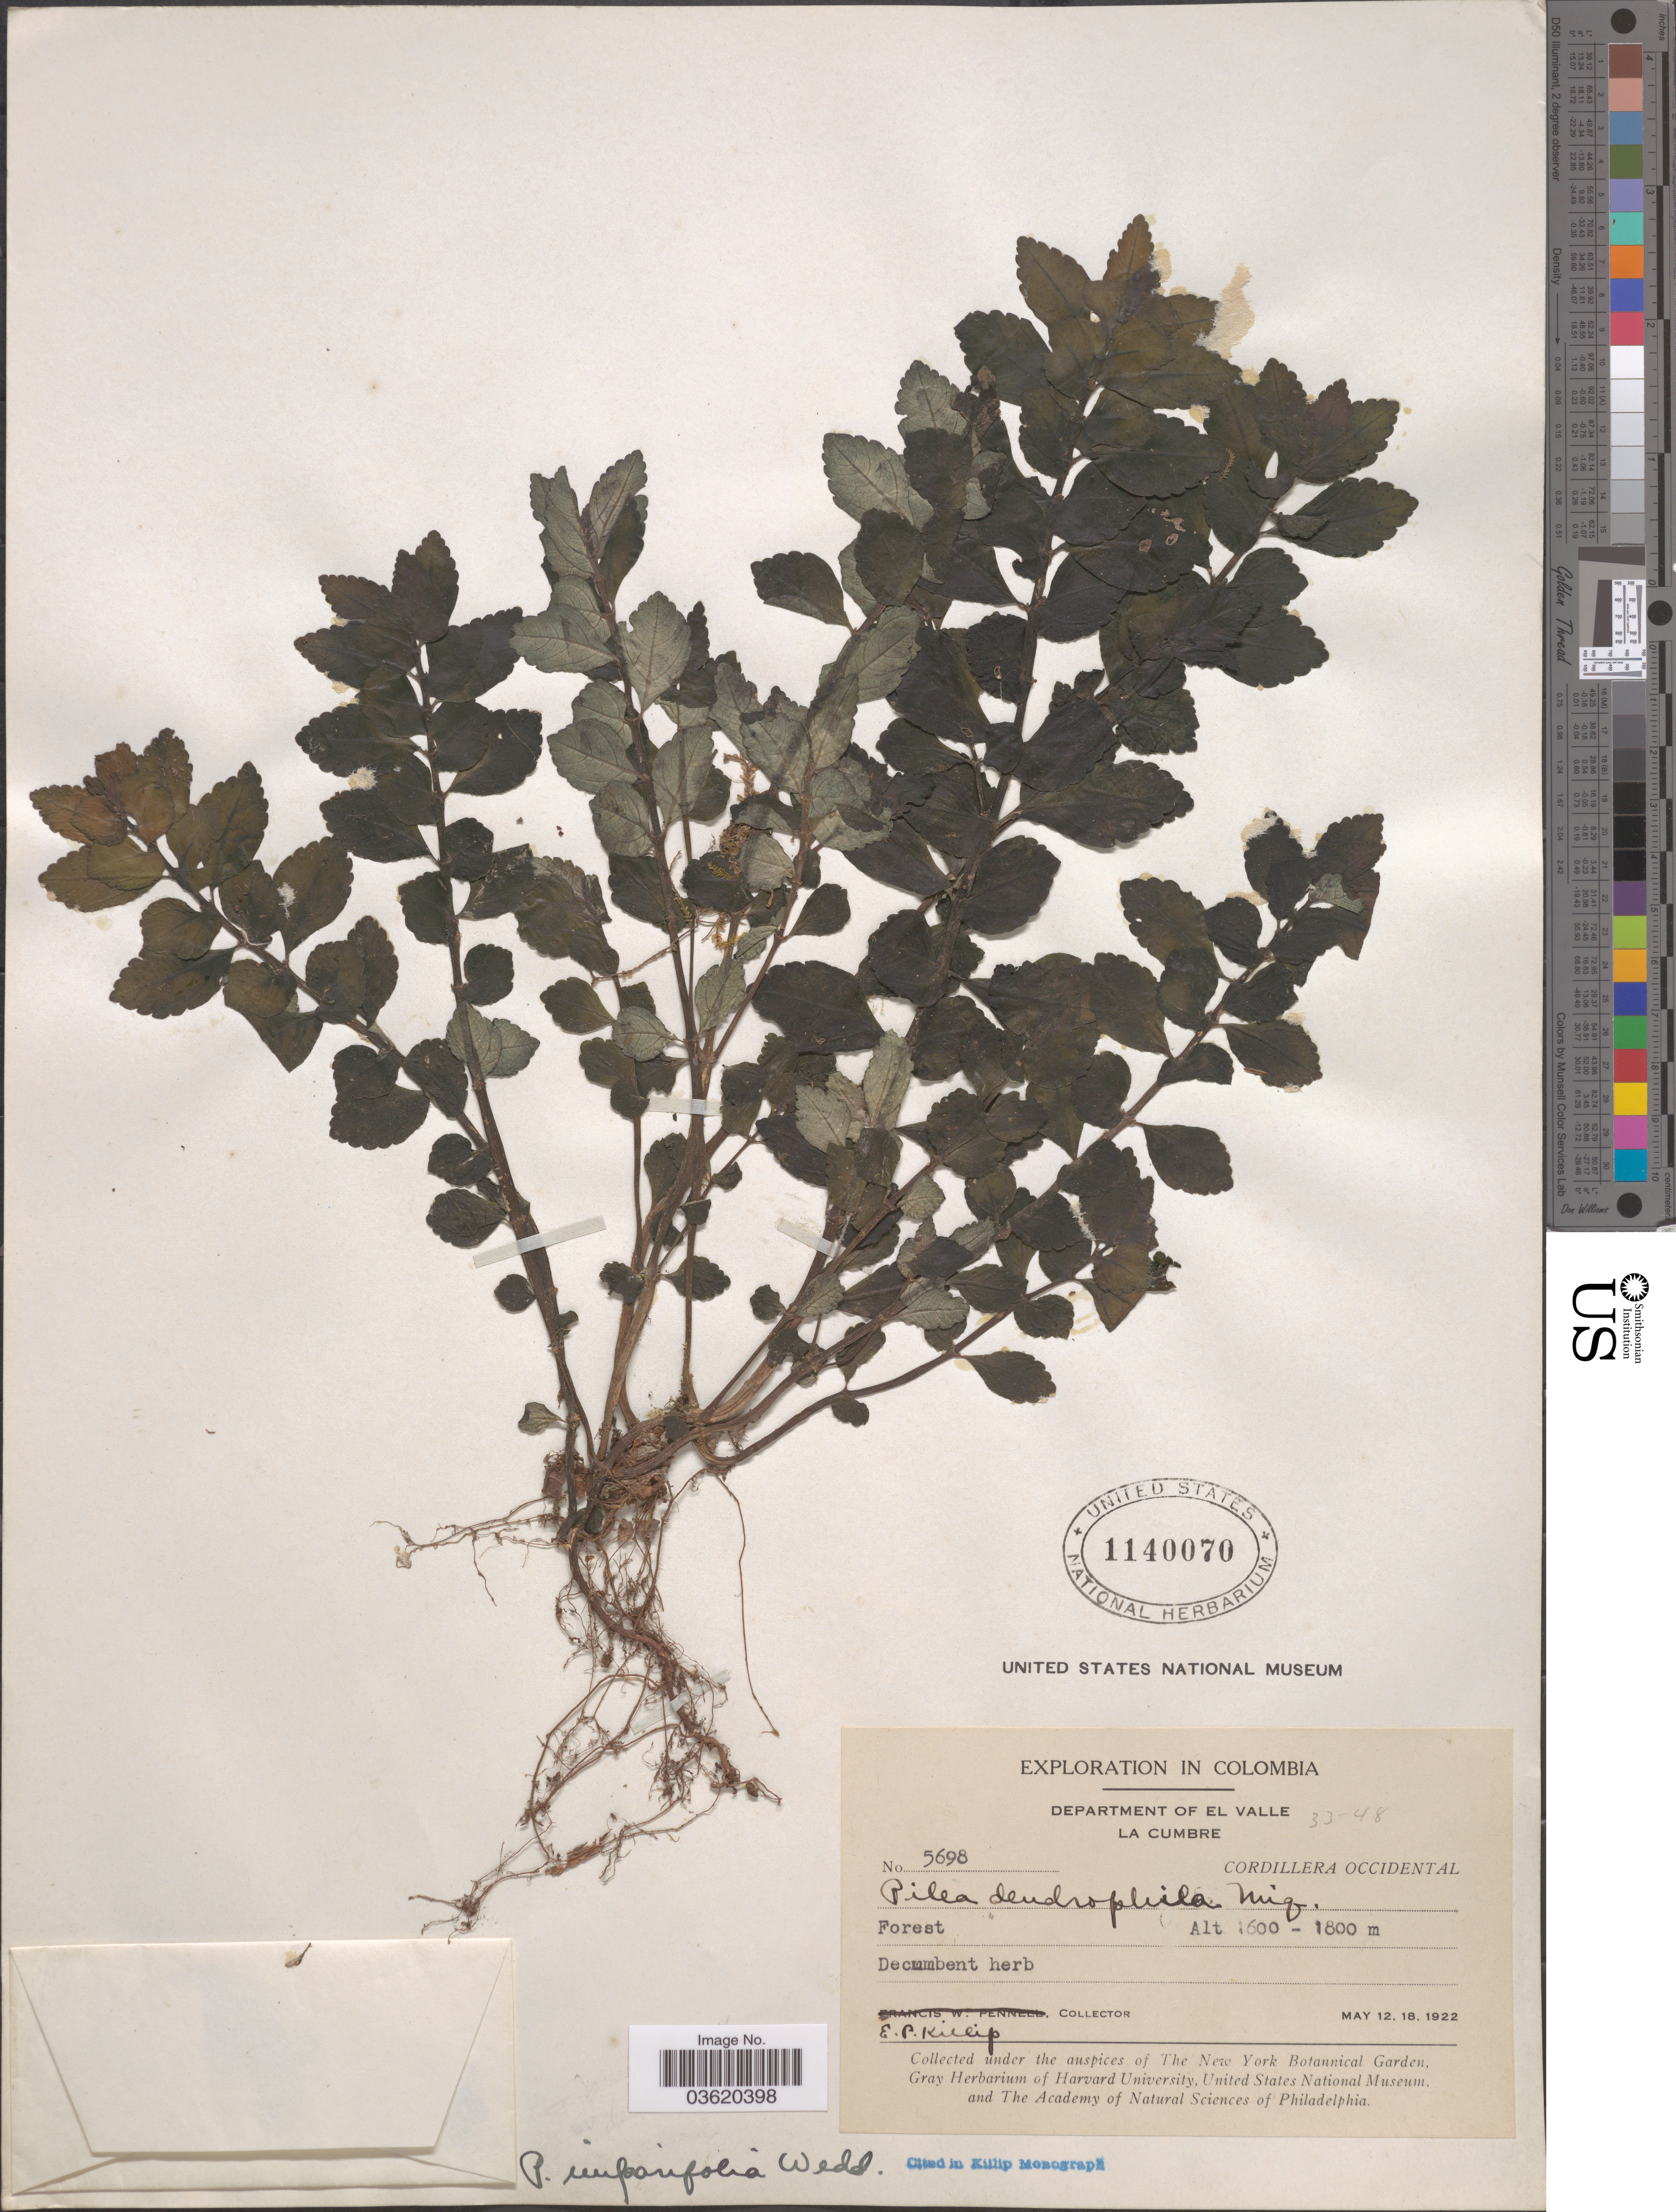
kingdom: Plantae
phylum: Tracheophyta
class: Magnoliopsida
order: Rosales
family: Urticaceae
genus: Pilea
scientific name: Pilea imparifolia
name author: Wedd.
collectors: E. P. Killip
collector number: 5698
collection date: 1922-05-12/1922-05-18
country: Colombia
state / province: Valle del Cauca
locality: Department of El Valle. La Cumbre. Cordillera Occidental.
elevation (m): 1600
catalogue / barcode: US 1140070